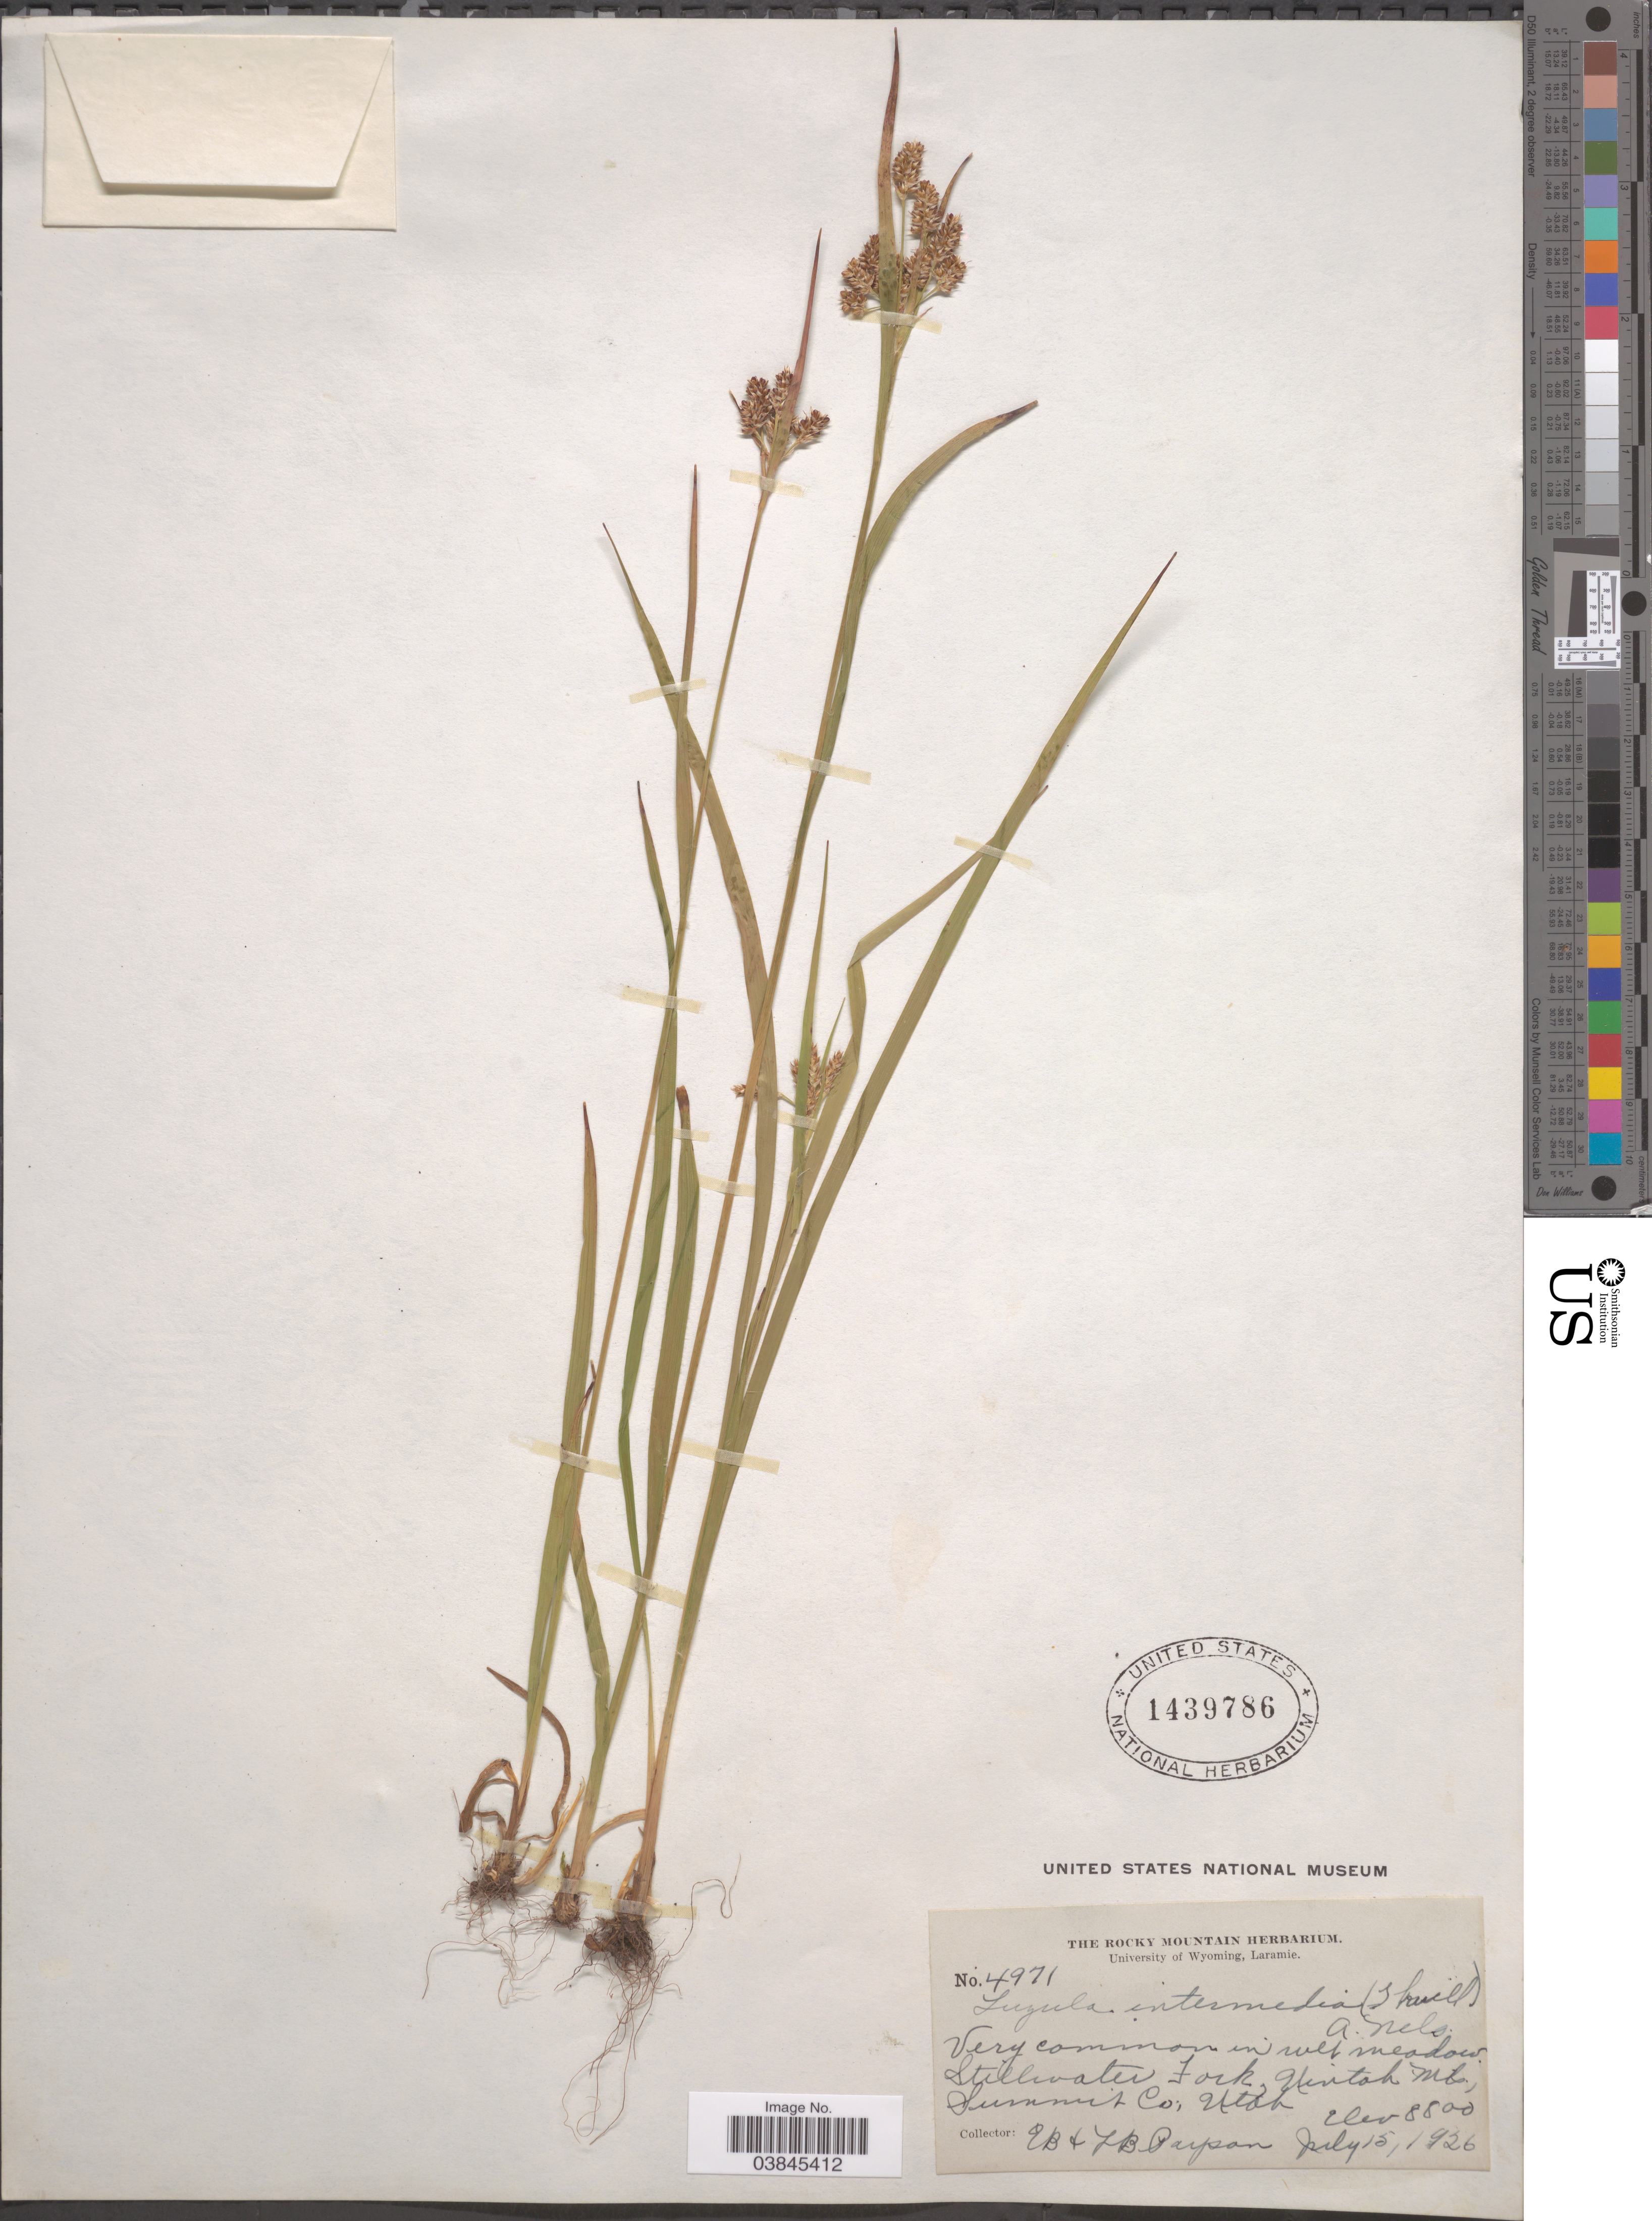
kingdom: Plantae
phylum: Tracheophyta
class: Liliopsida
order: Poales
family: Juncaceae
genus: Luzula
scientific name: Luzula campestris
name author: (L.) DC.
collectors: E. Parpon & L. Parpon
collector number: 4971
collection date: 1926-07-15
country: United States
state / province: Utah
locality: Stillwater Fork, Uintah Mts., Summit Co.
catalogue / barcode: US 1439786